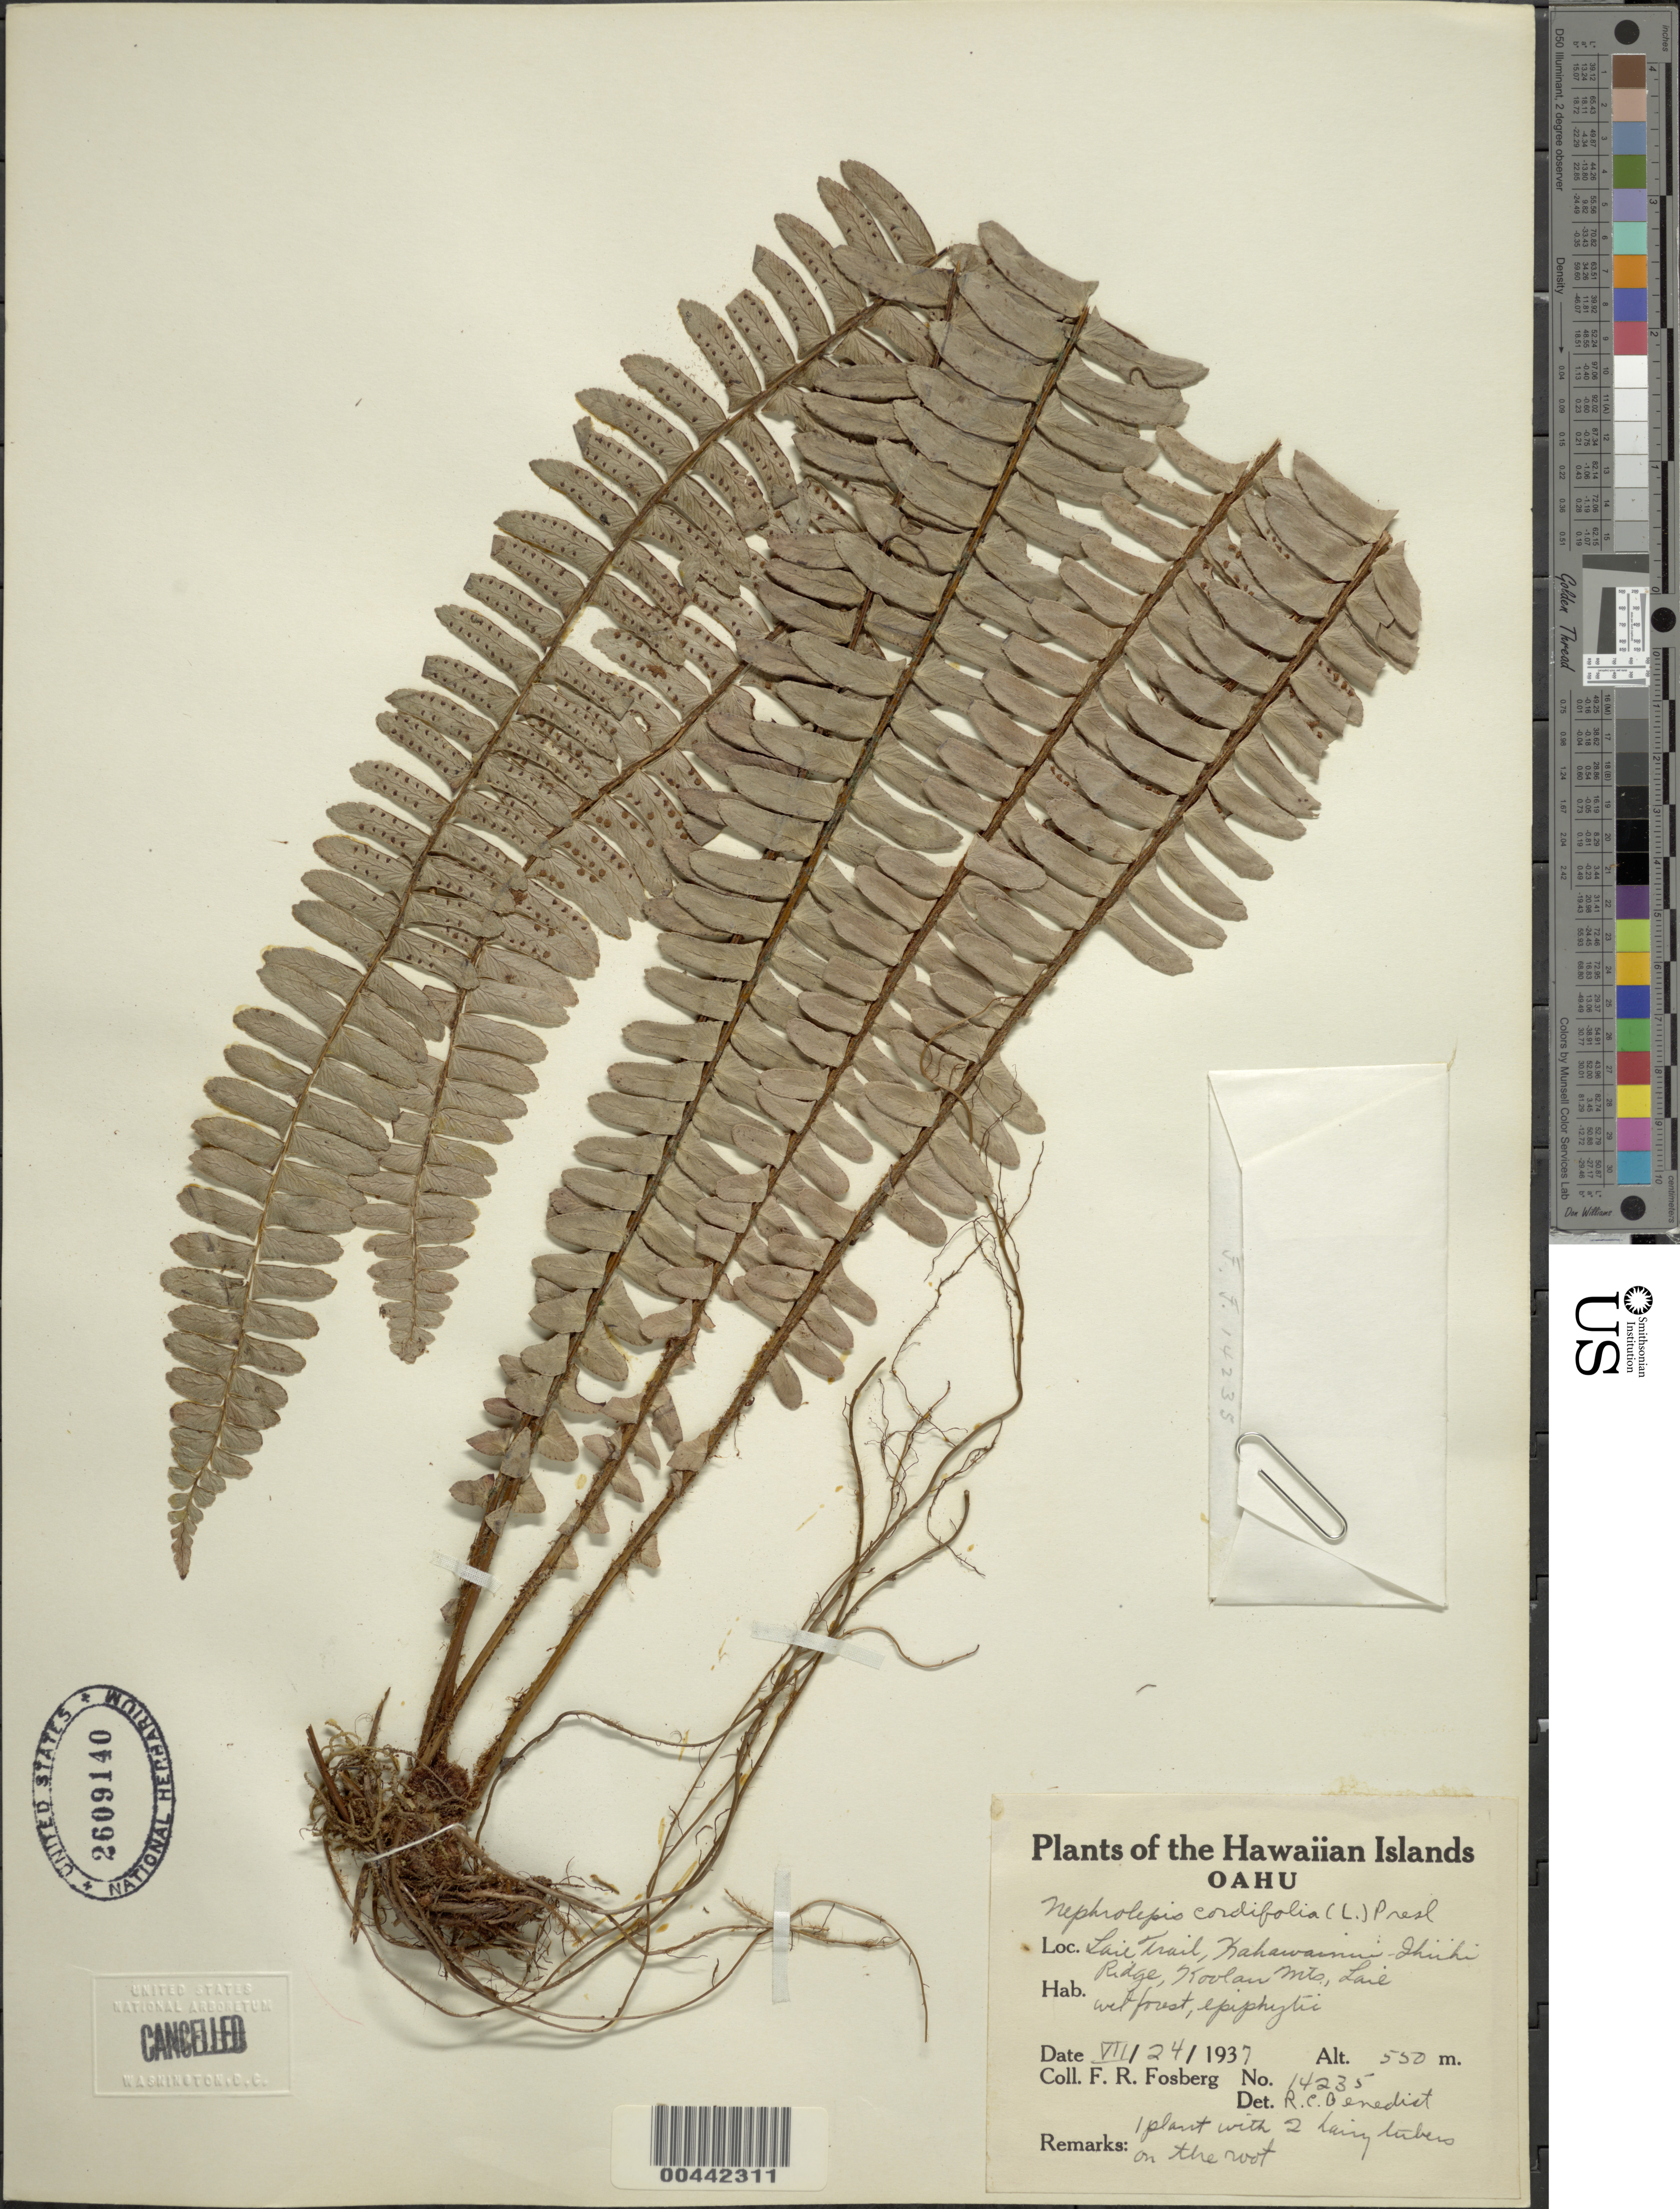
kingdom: Plantae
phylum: Tracheophyta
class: Polypodiopsida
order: Polypodiales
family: Nephrolepidaceae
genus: Nephrolepis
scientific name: Nephrolepis cordifolia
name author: (L.) C. Presl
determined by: Benedict Ayers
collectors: F. R. Fosberg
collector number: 14235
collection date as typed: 24 Jul 1937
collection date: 1937-07-24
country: United States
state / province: Hawaii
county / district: Honolulu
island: Oahu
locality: Laie Trail, Kahawainui-Ihiihi Ridge, Koolau Mts., Laie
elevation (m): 550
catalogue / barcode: US 2609140